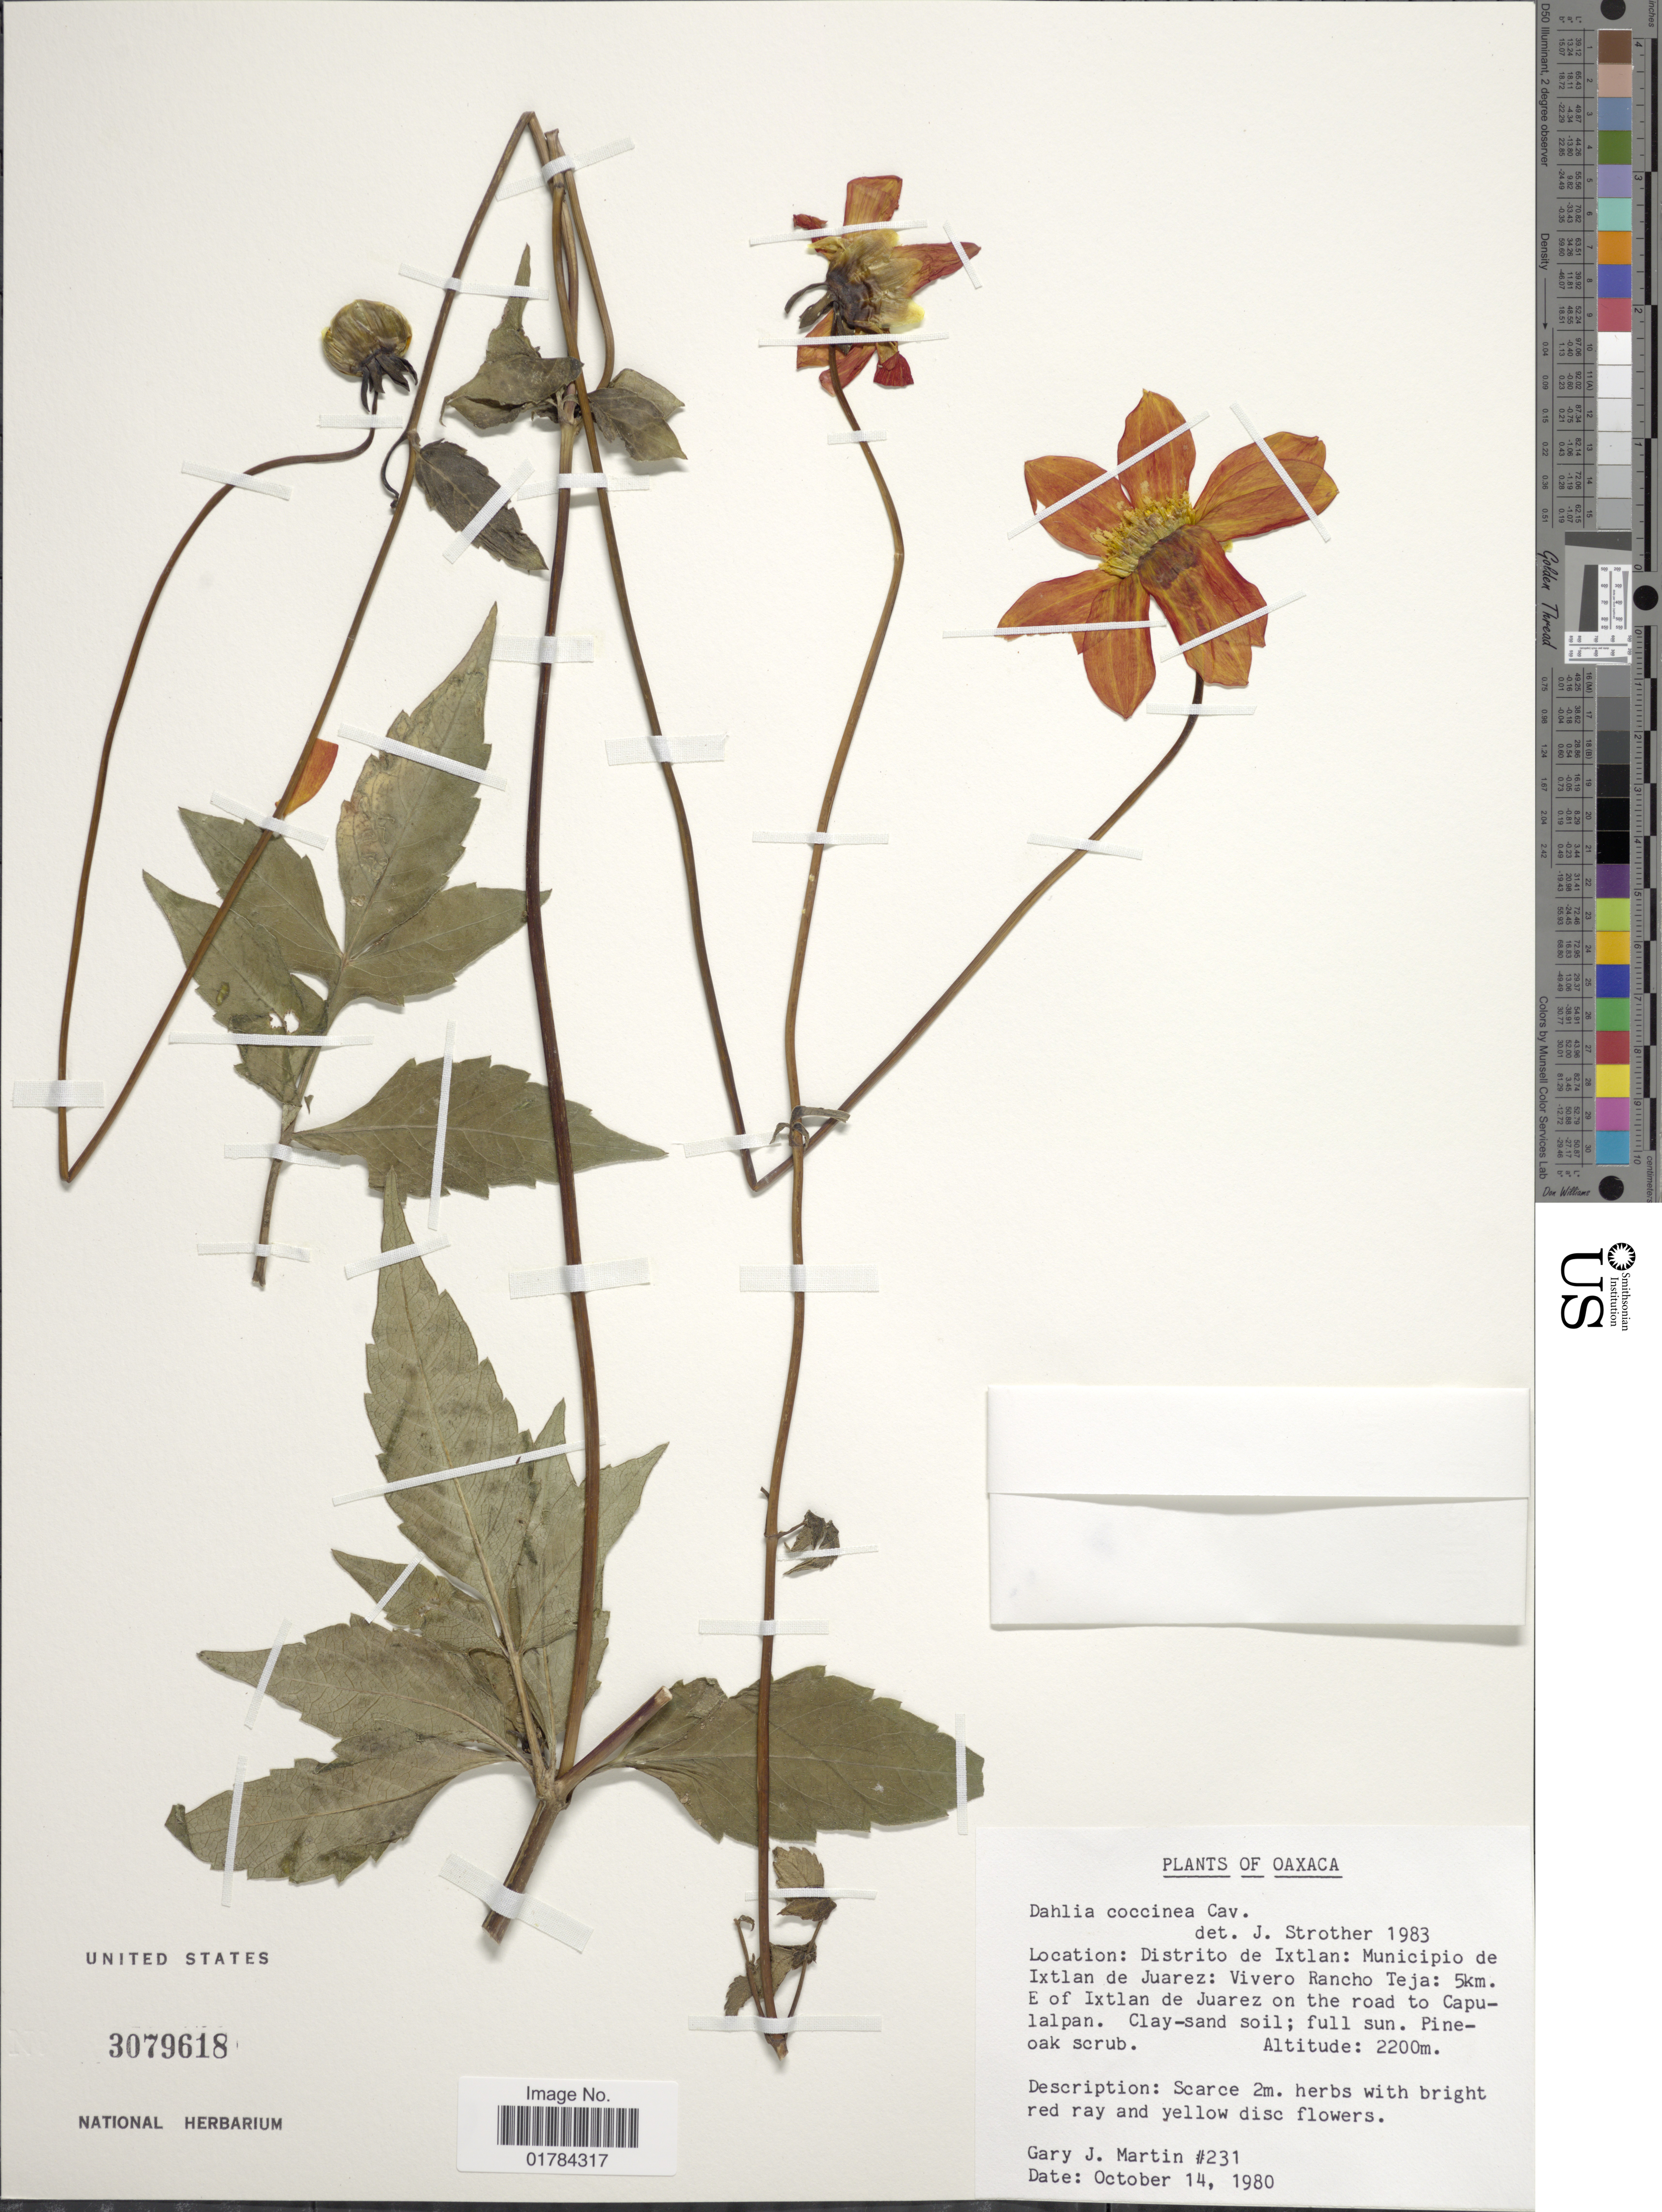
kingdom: Plantae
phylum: Tracheophyta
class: Magnoliopsida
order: Asterales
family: Asteraceae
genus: Dahlia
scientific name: Dahlia coccinea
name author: Cav.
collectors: G. J. Martin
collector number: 231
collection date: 1980-10-14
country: Mexico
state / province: Oaxaca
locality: Distrito de Ixtlan: Municipio de Ixtlan de Juarez: Vivero Rancho Teja: 5 km. E of Ixtlan de Juarez on the road to Capulalpan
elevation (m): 2200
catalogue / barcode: US 3079618